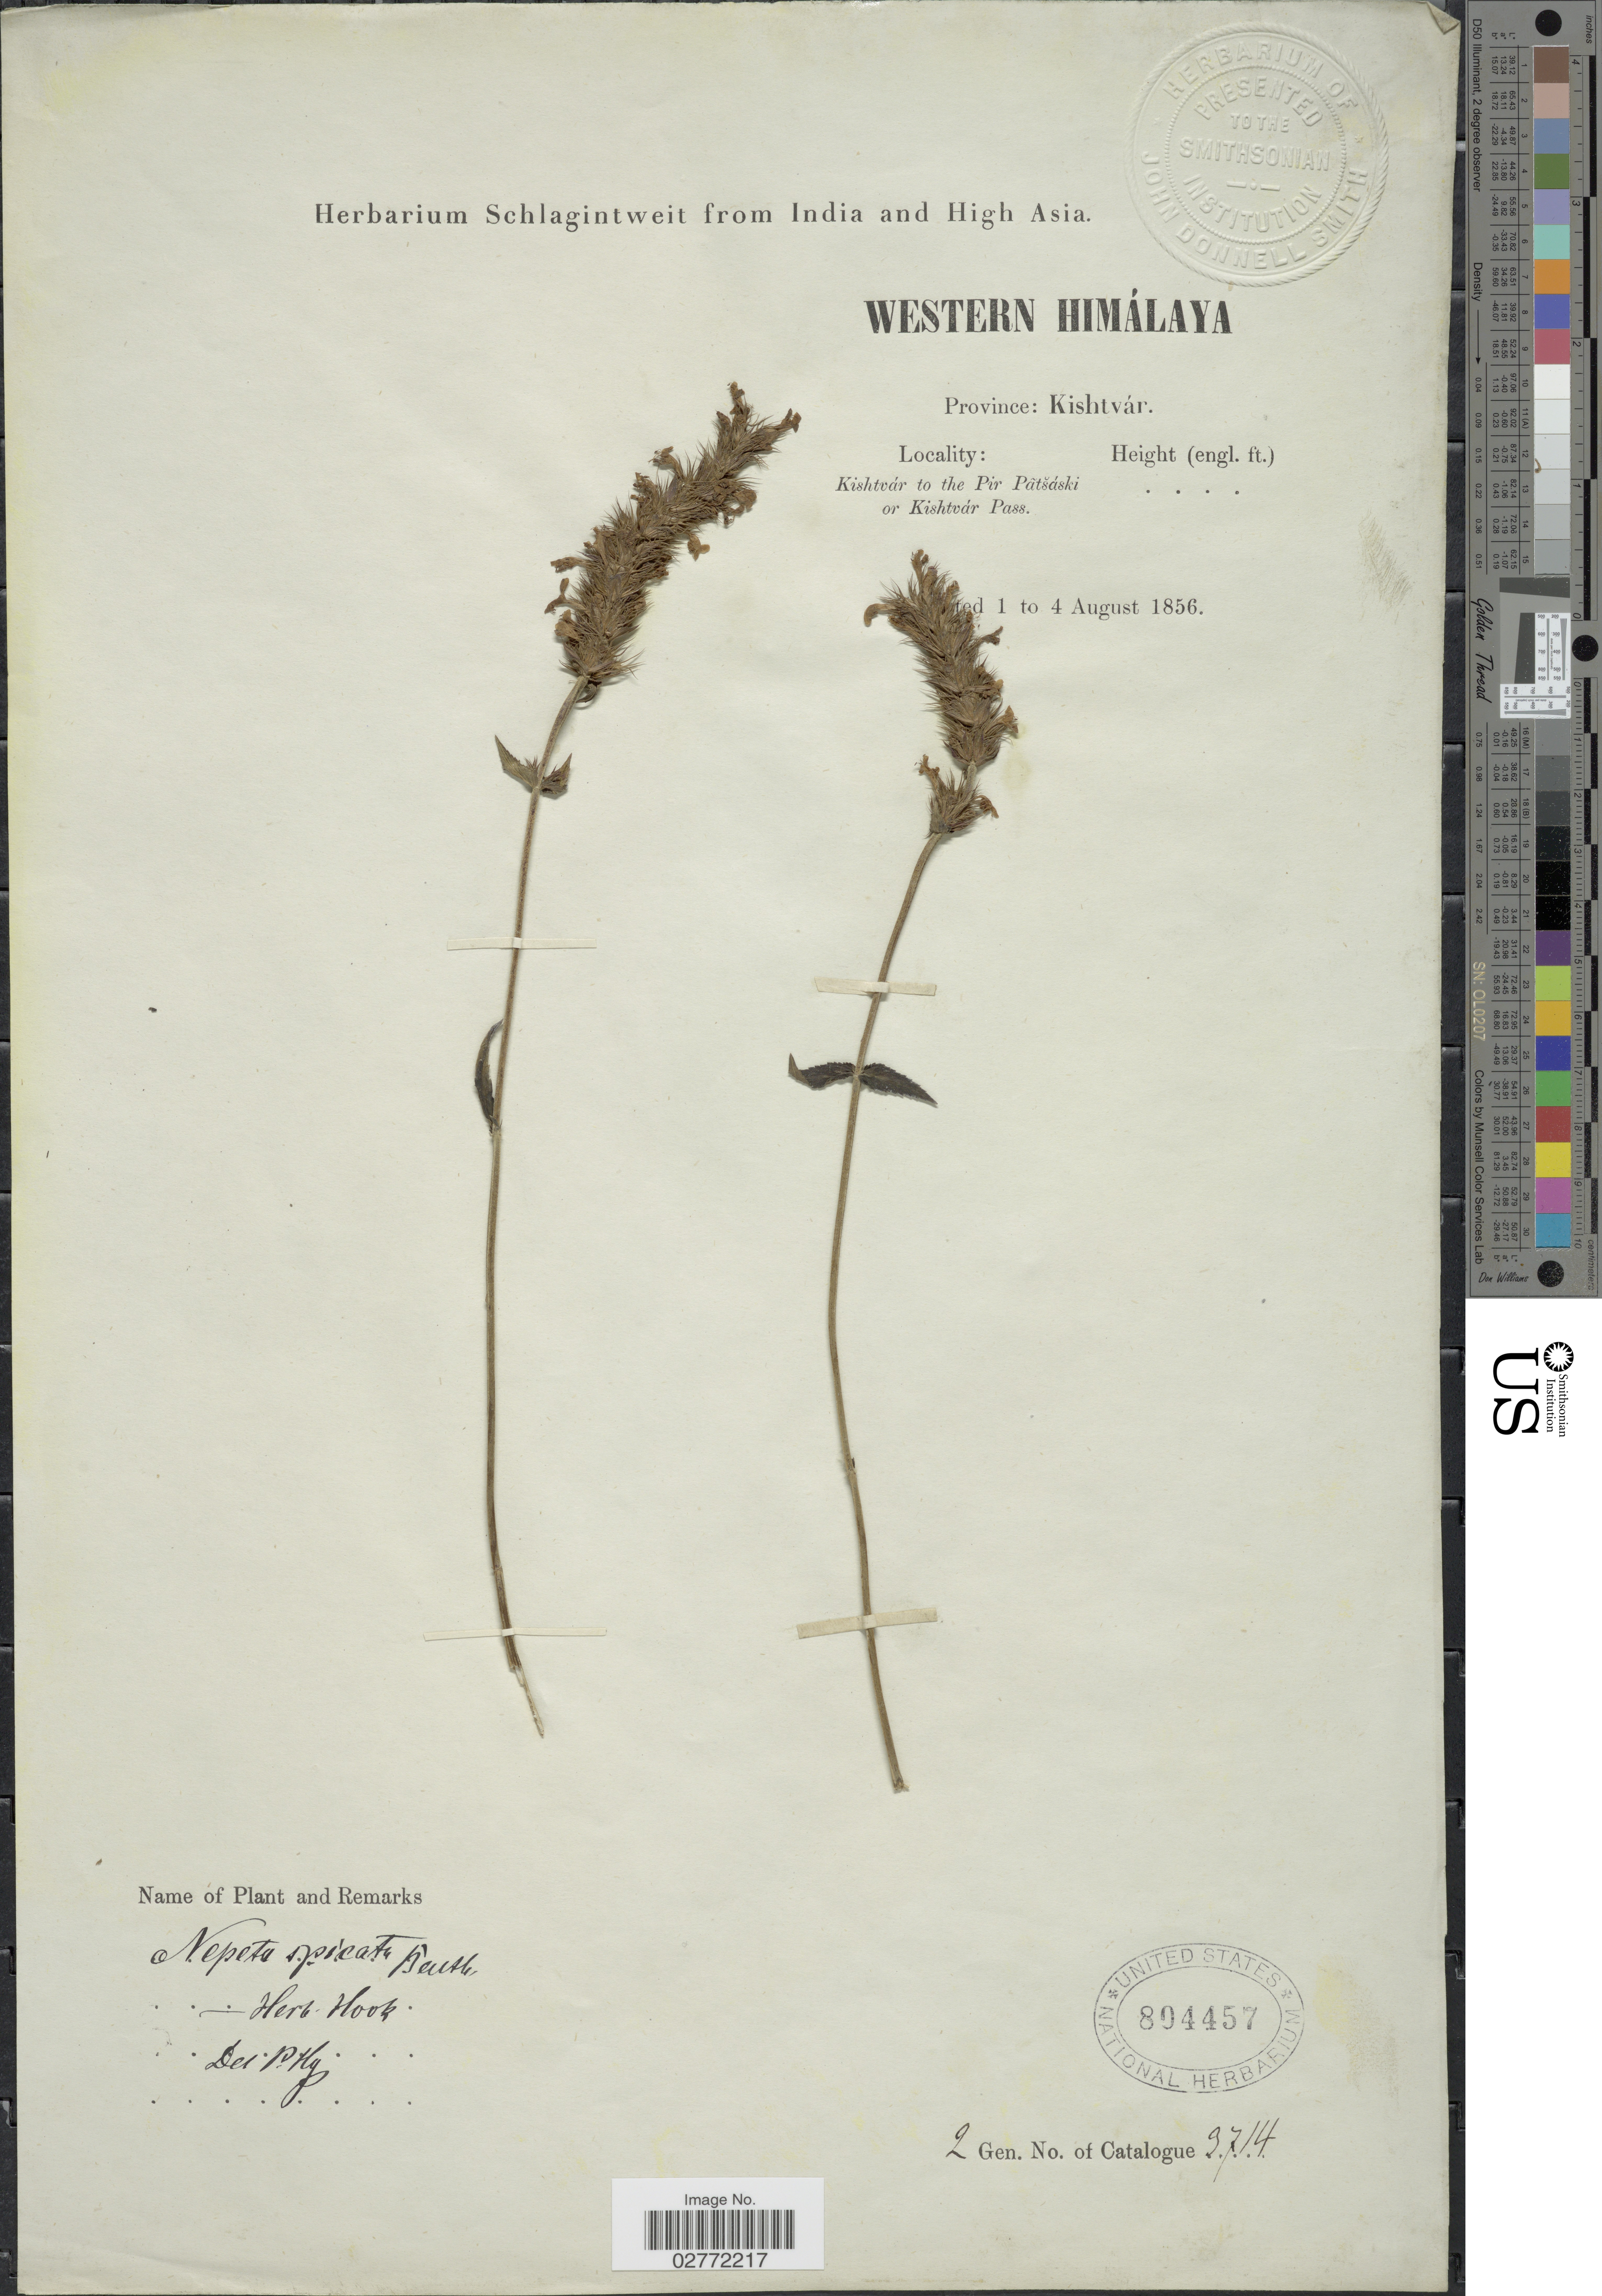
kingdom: Plantae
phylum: Tracheophyta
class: Magnoliopsida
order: Lamiales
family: Lamiaceae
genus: Nepeta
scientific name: Nepeta spicata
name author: Benth.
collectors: ex herb. Schlagintweit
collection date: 1856-08-01/1856-08-04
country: India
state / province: Jammu and Kashmir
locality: Western Himalaya, Province Kishtvár, Kishtvár to the Pir Patsáski or Kishtvár Pass.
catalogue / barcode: US 894457